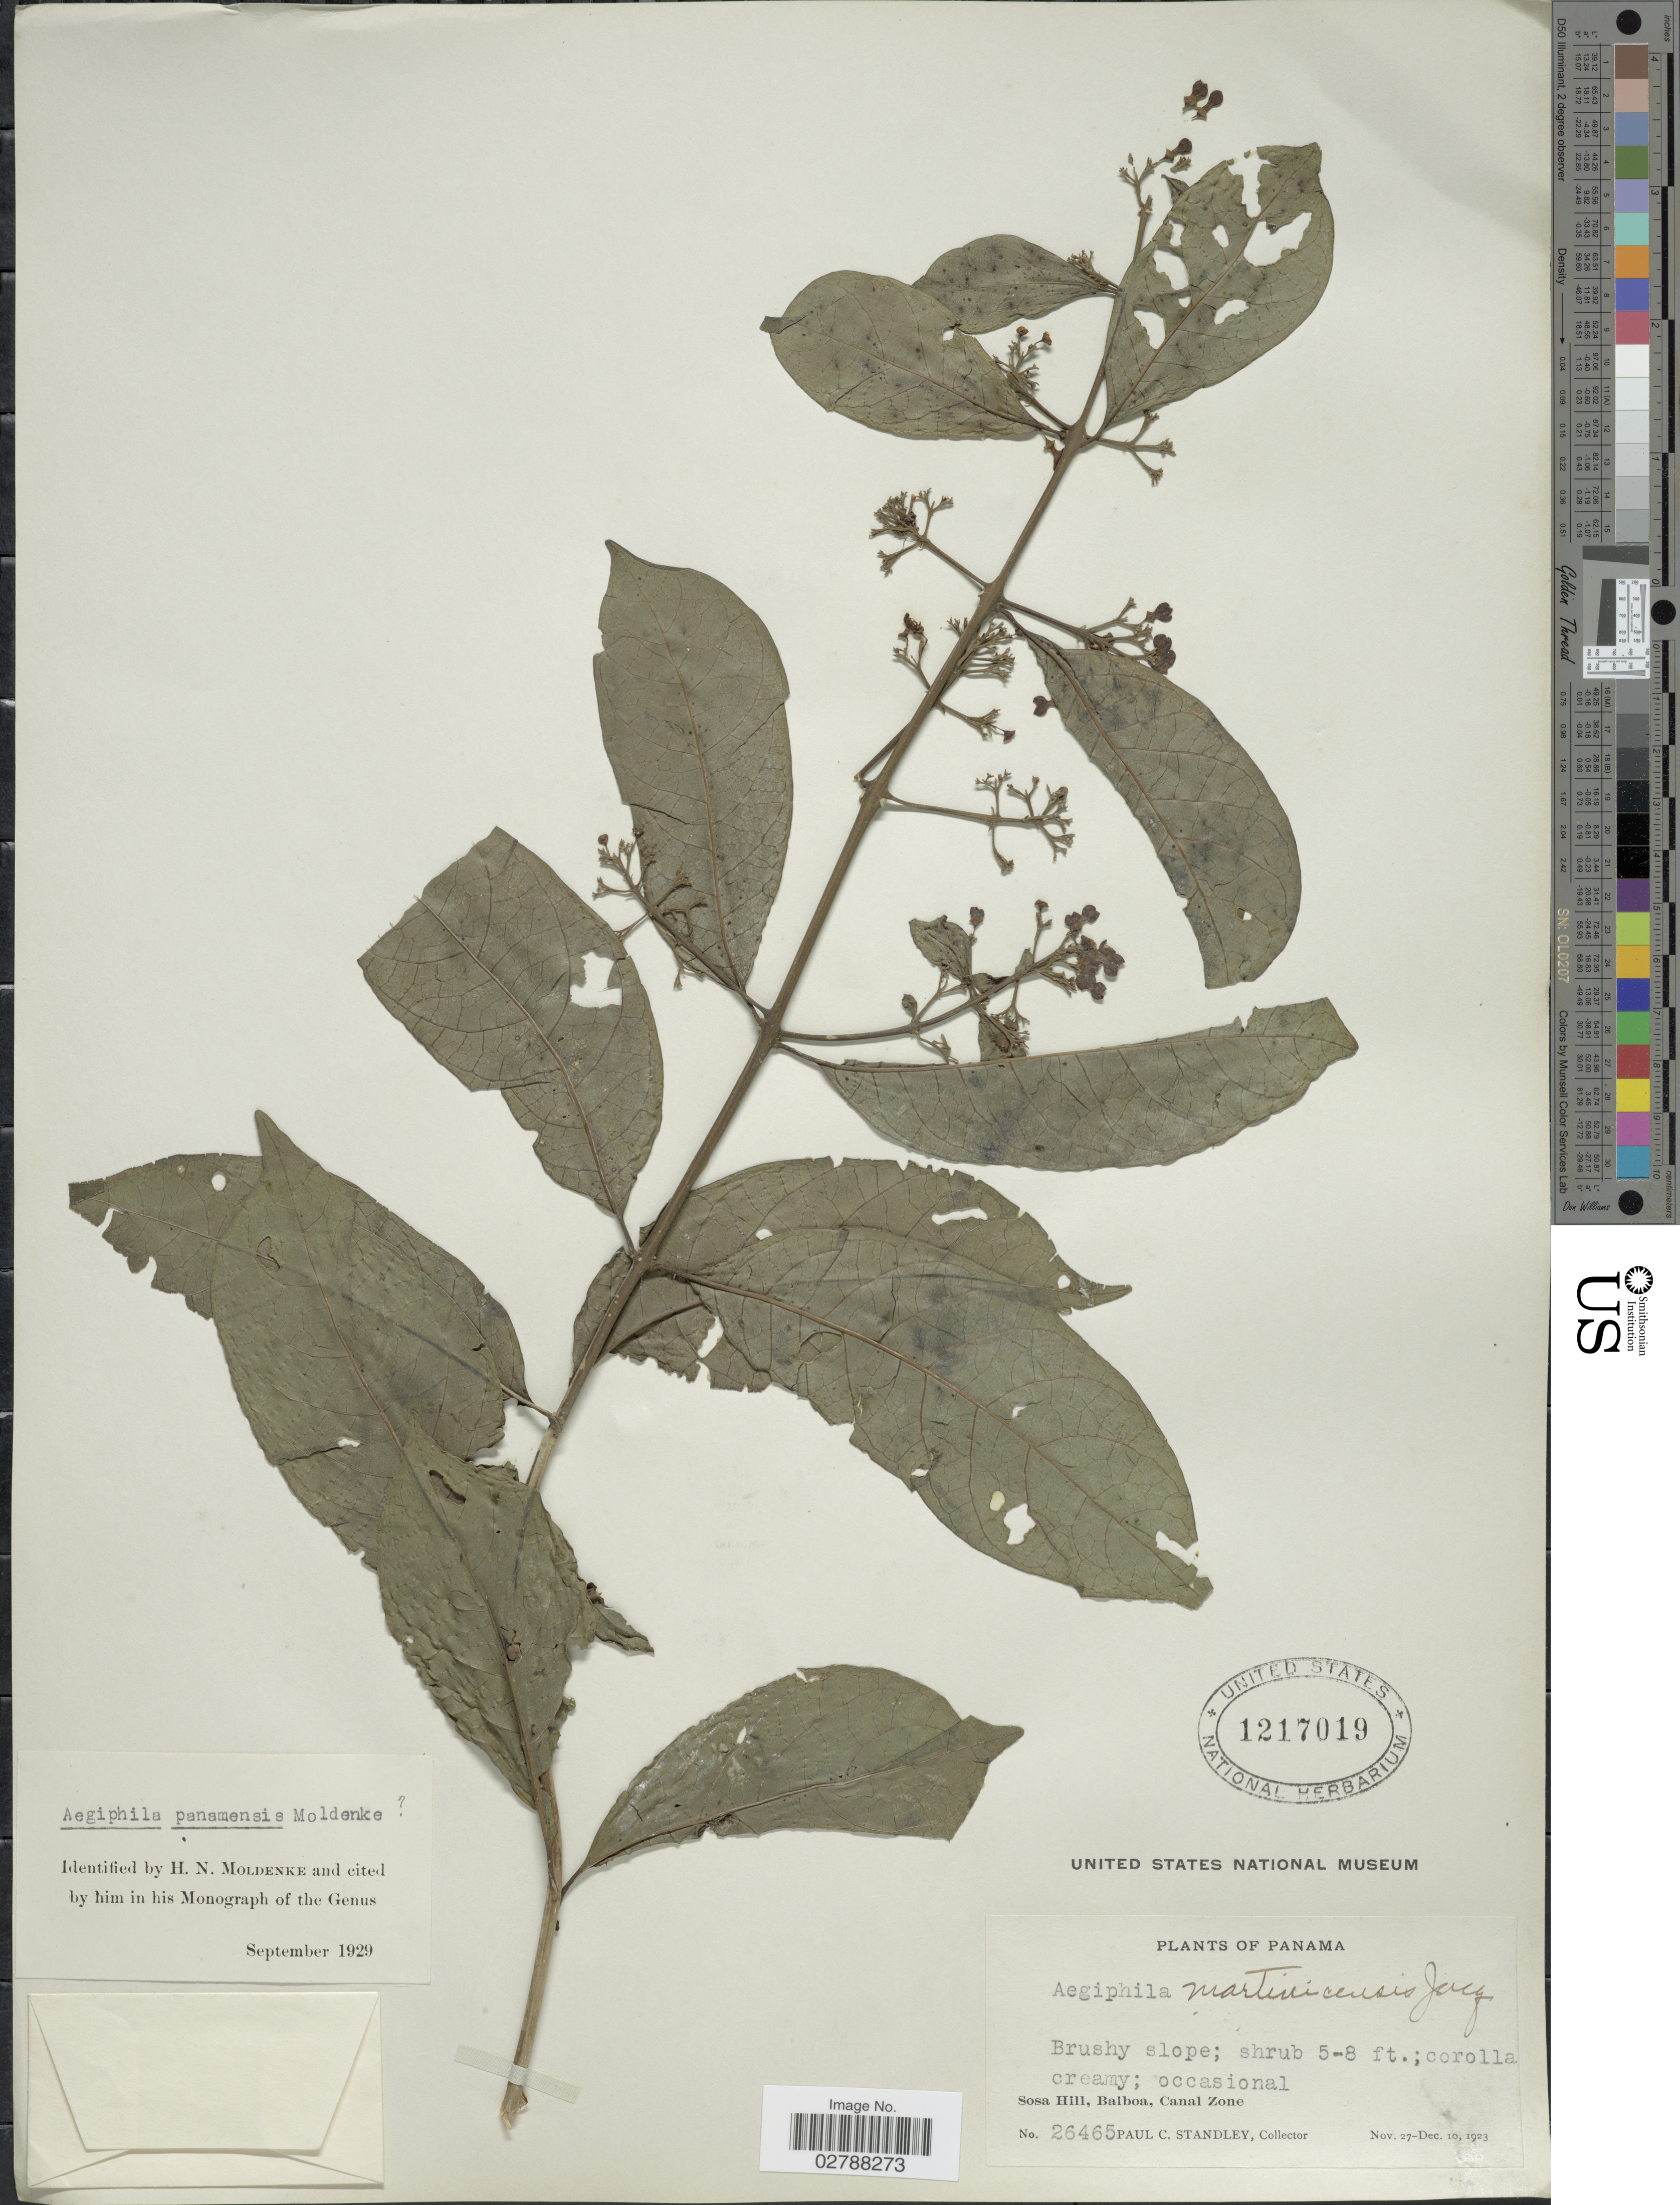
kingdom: Plantae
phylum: Tracheophyta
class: Magnoliopsida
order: Lamiales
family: Lamiaceae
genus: Aegiphila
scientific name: Aegiphila panamensis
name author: Moldenke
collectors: P. C. Standley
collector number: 26465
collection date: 1923-11-27/1923-12-10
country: Panama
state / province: Colón / Panamá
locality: Sosa Hill, Balboa, Canal Zone.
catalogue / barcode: US 1217019